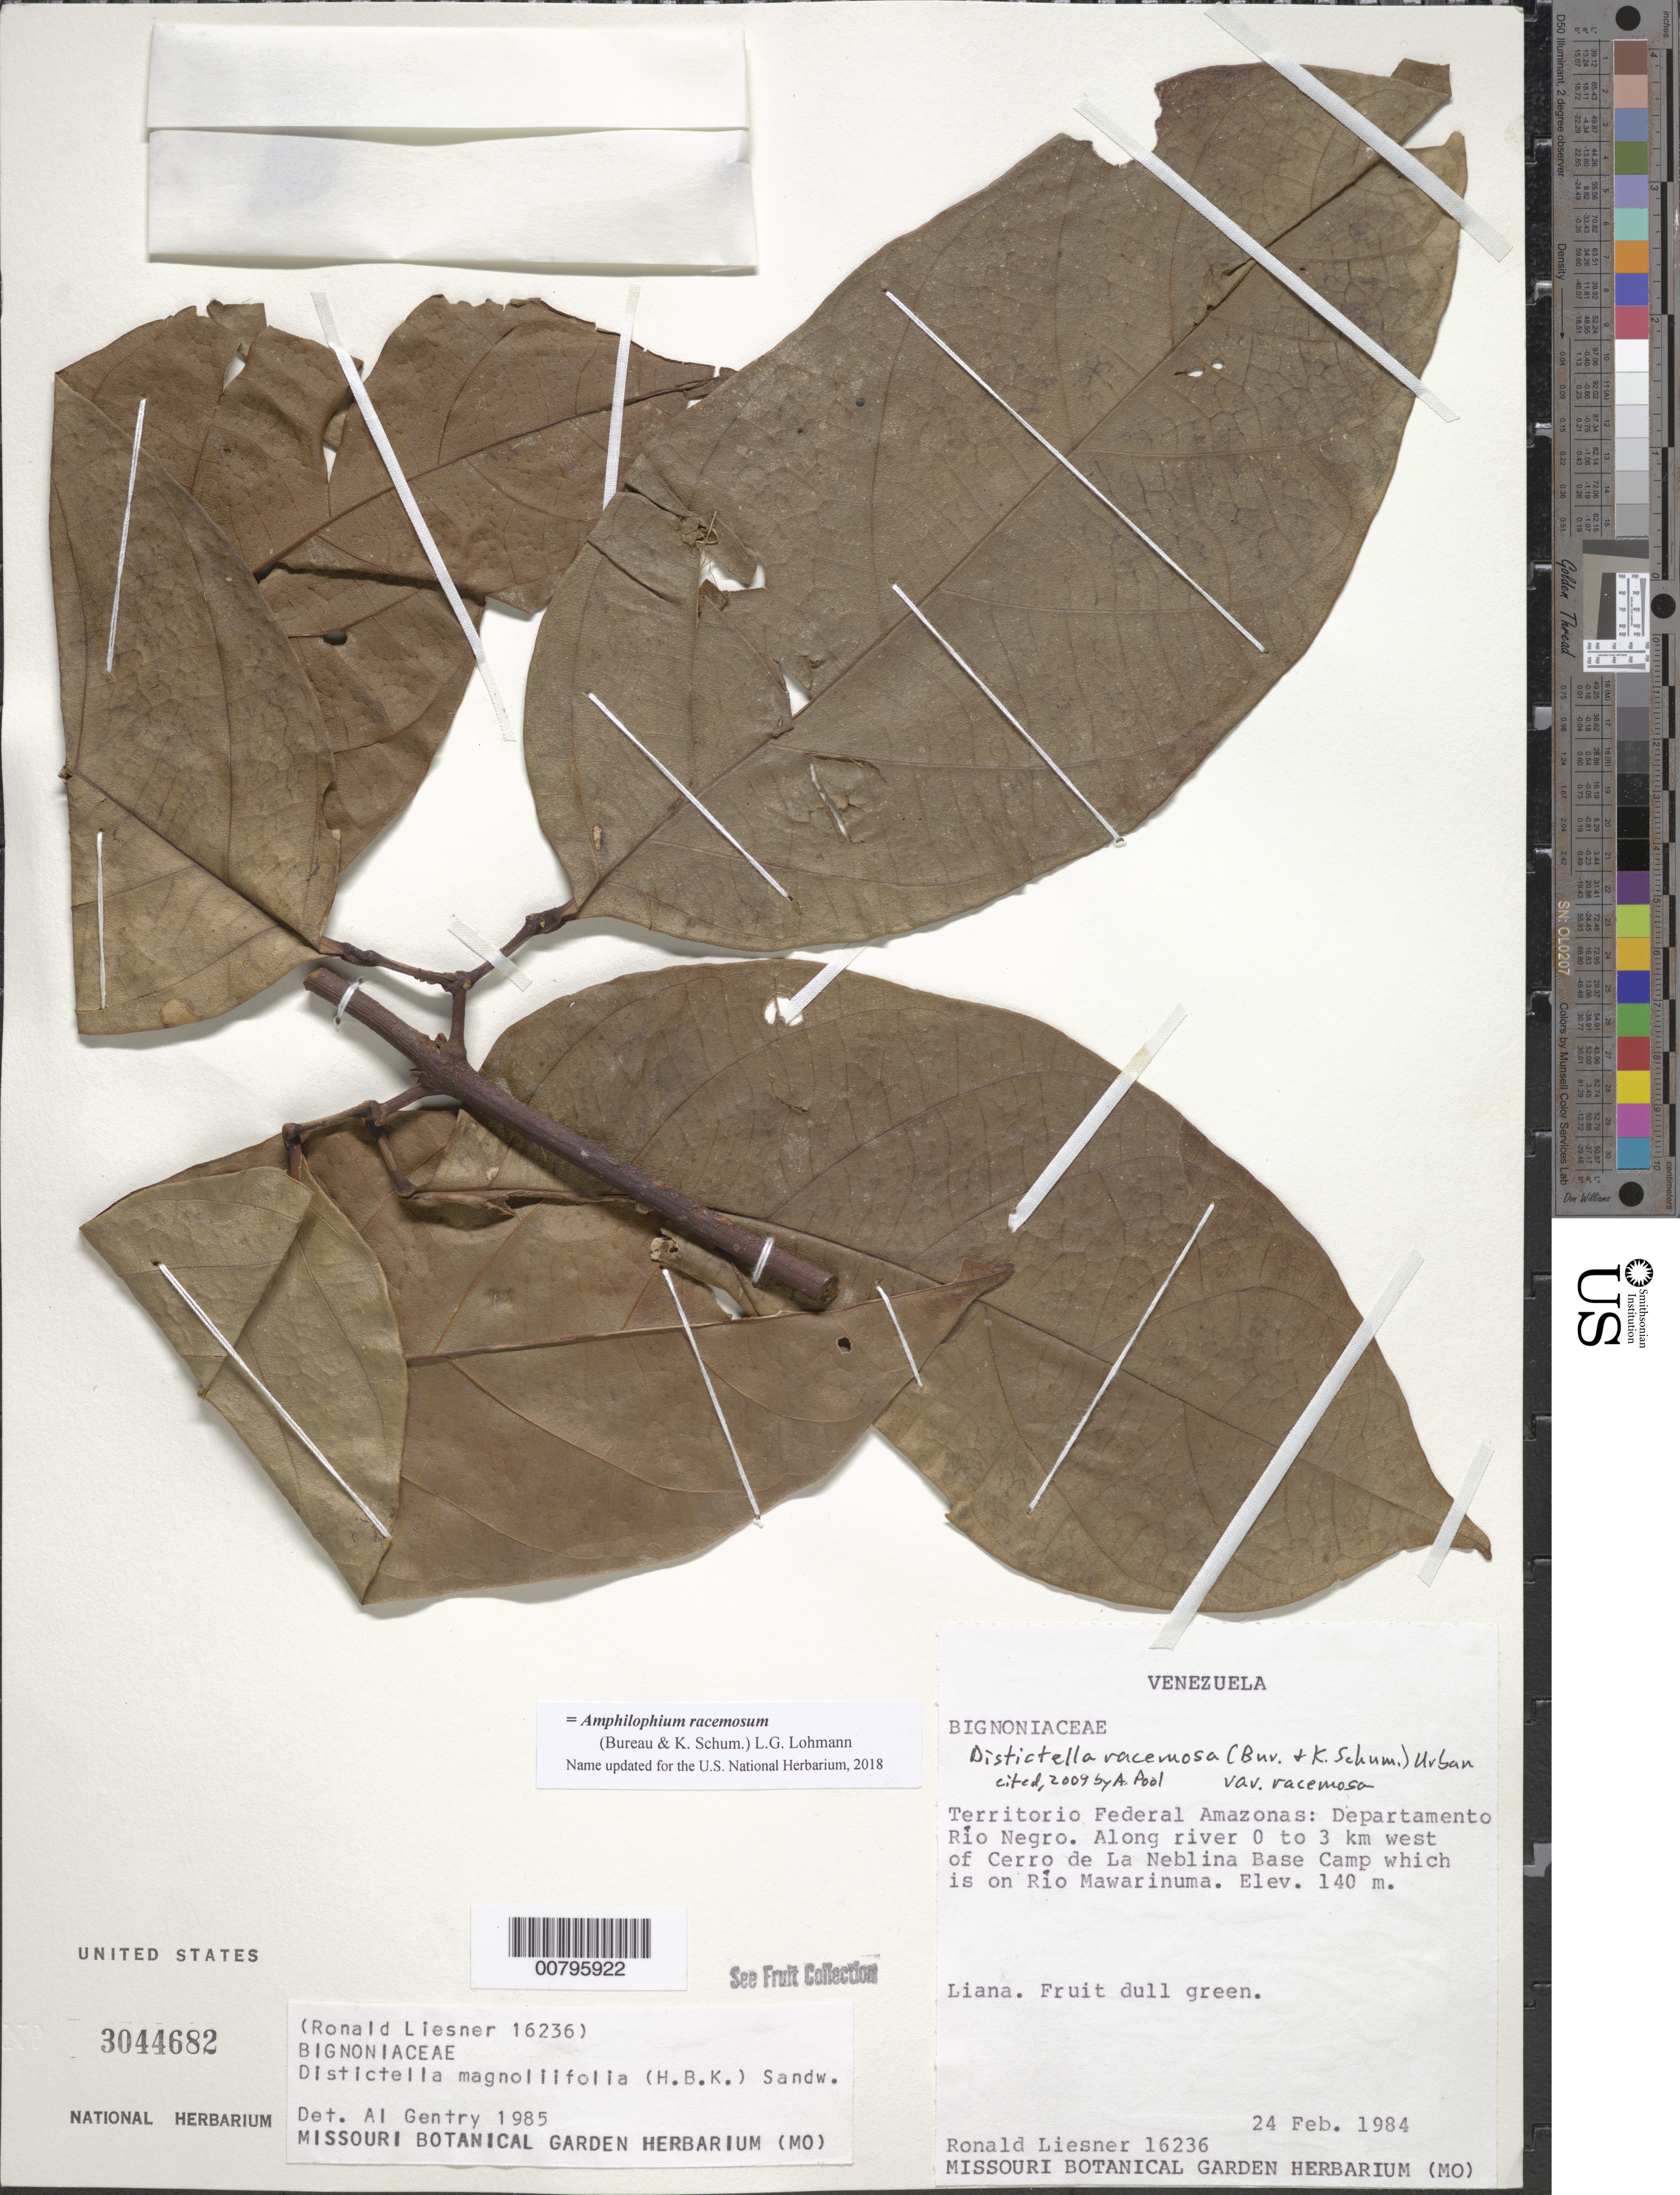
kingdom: Plantae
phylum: Tracheophyta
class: Magnoliopsida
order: Lamiales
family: Bignoniaceae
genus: Amphilophium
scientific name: Amphilophium racemosum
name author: (Bureau & K. Schum.) L.G. Lohmann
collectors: R. L. Liesner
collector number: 16236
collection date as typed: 24-Feb-84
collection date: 1984-02-24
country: Venezuela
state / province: Amazonas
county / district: Río Negro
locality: Río Mawarinuma, 0-3 km W of Cerro de La Neblina Base Camp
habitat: Along river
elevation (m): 140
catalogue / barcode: US 3044682